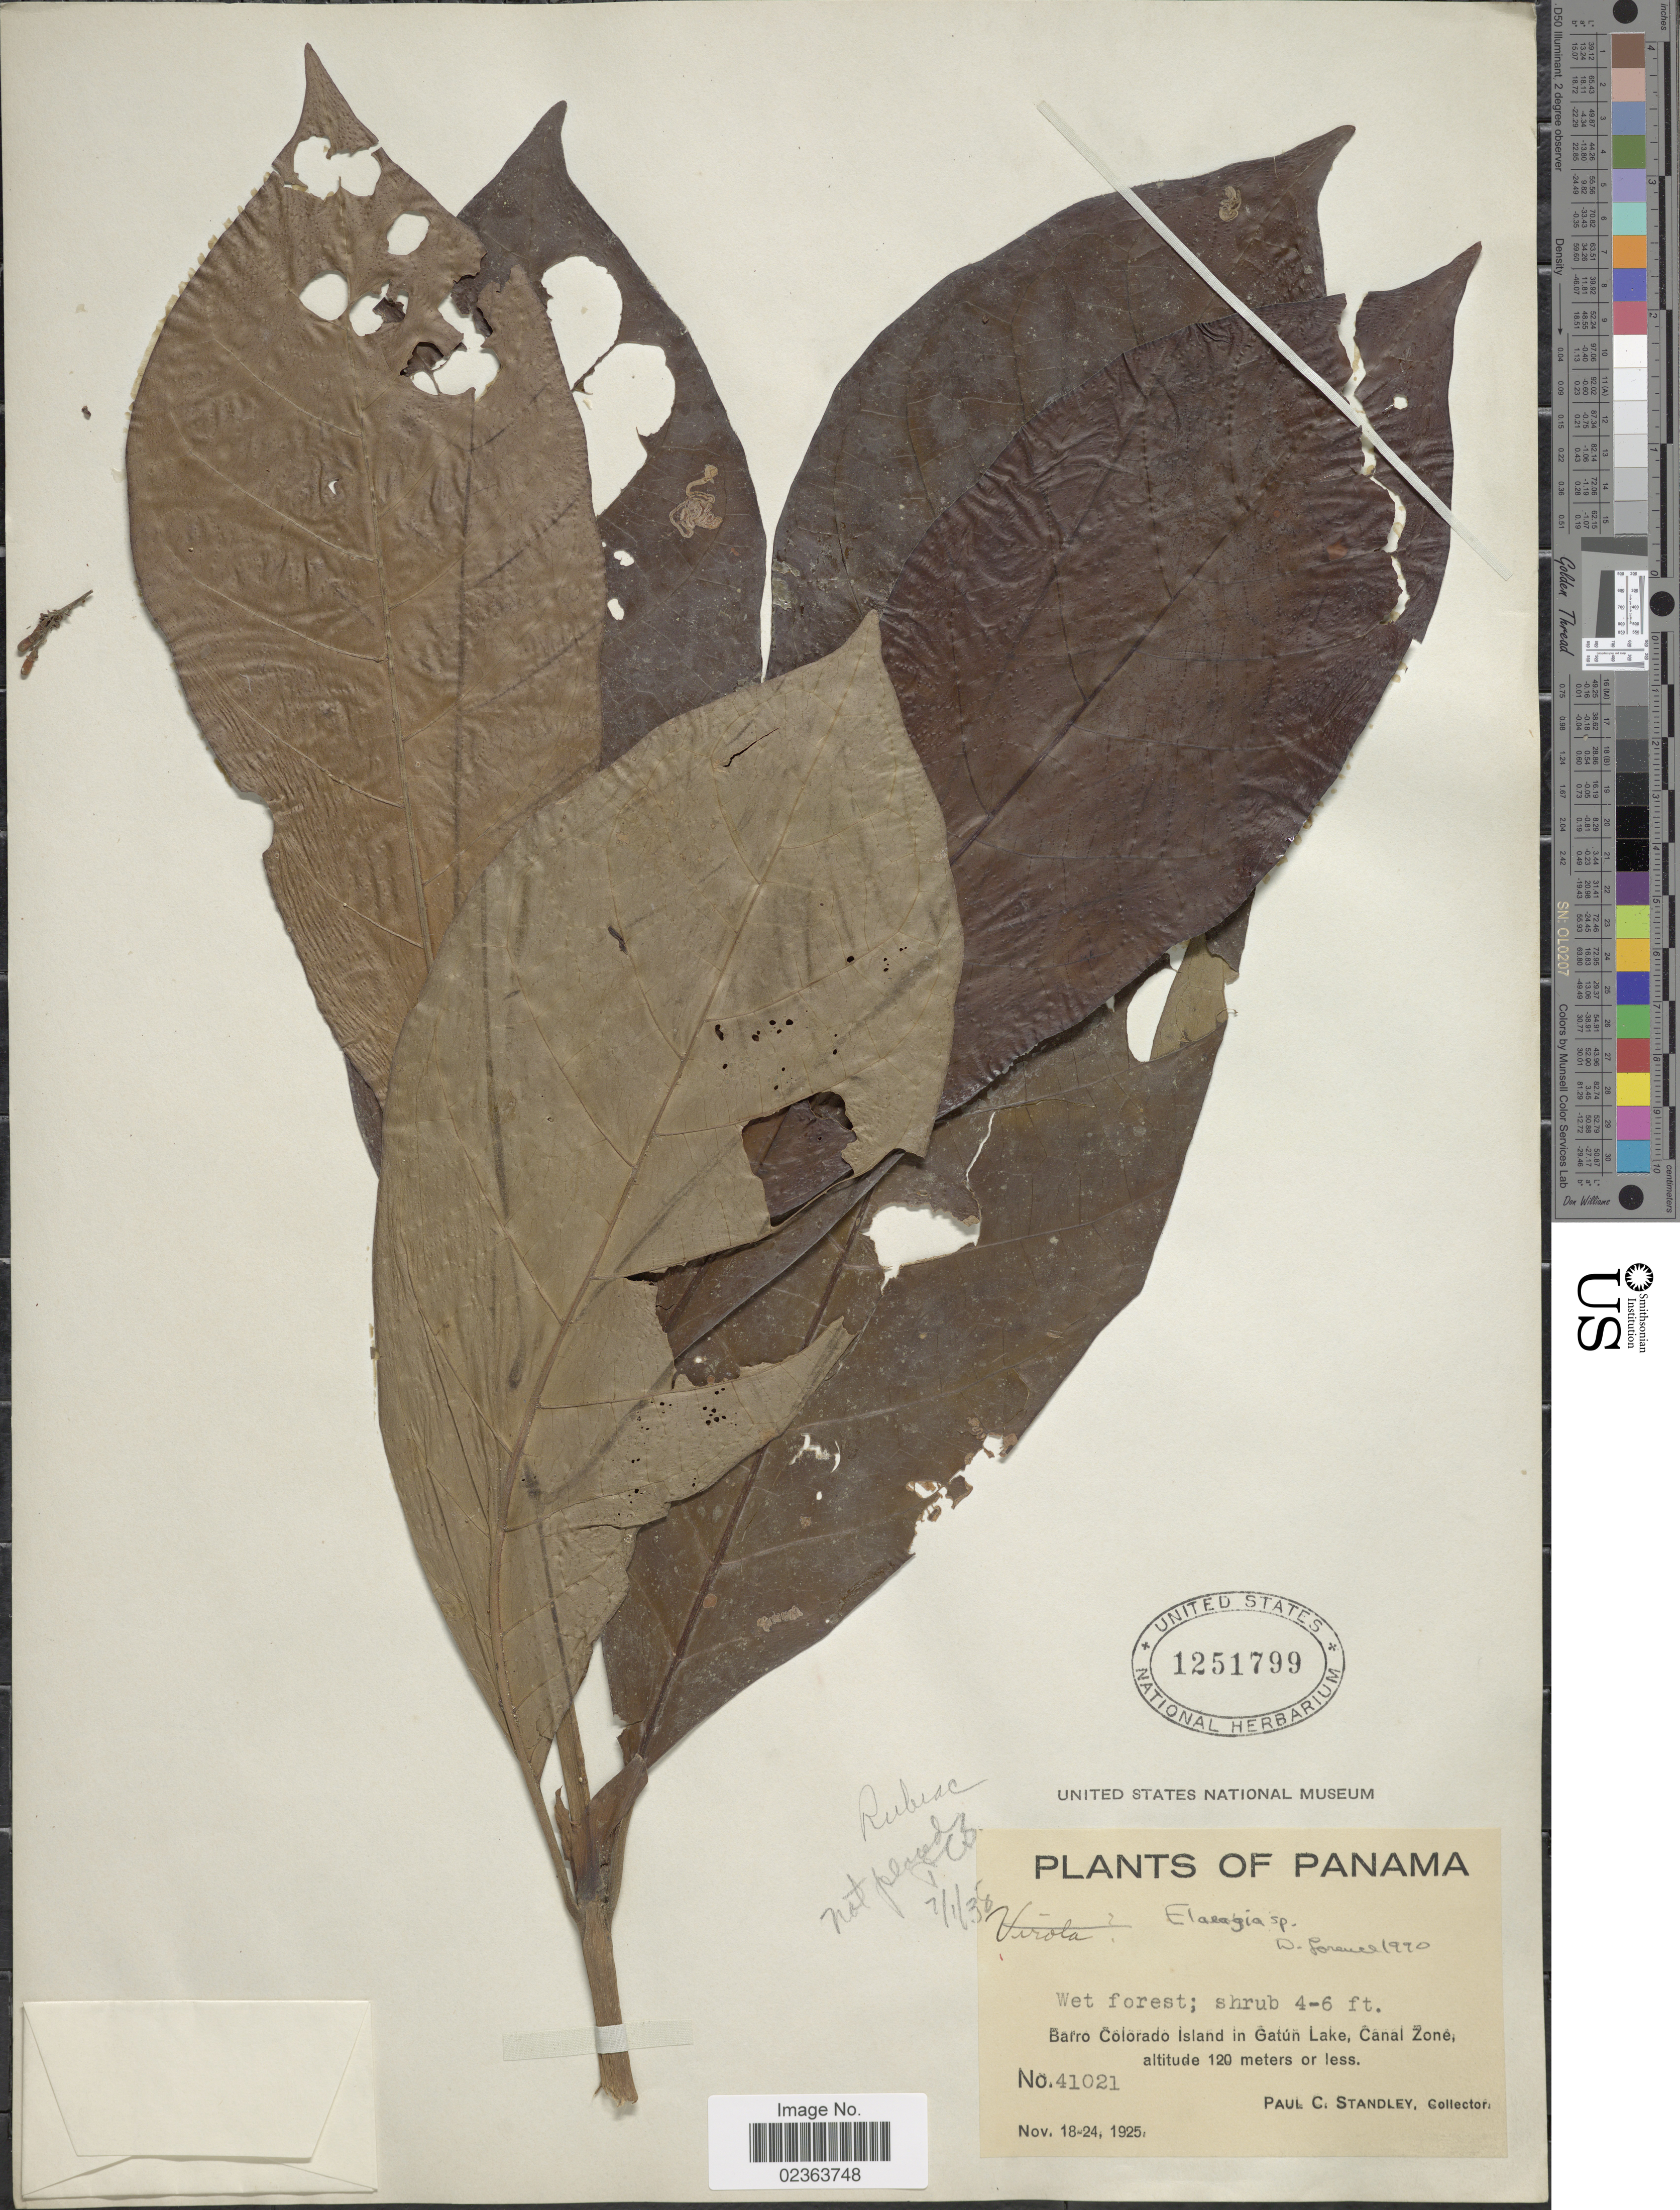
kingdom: Plantae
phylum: Tracheophyta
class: Magnoliopsida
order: Gentianales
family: Rubiaceae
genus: Elaeagia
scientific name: Elaeagia sp.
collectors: P. C. Standley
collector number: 41021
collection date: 1925-11-18/1925-11-24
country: Panama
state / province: Panamá Oeste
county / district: Canal Zone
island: Barro Colorado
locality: Barro Colorado Island in Gatun Lake, Canal Zone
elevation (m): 120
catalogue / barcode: US 1251799